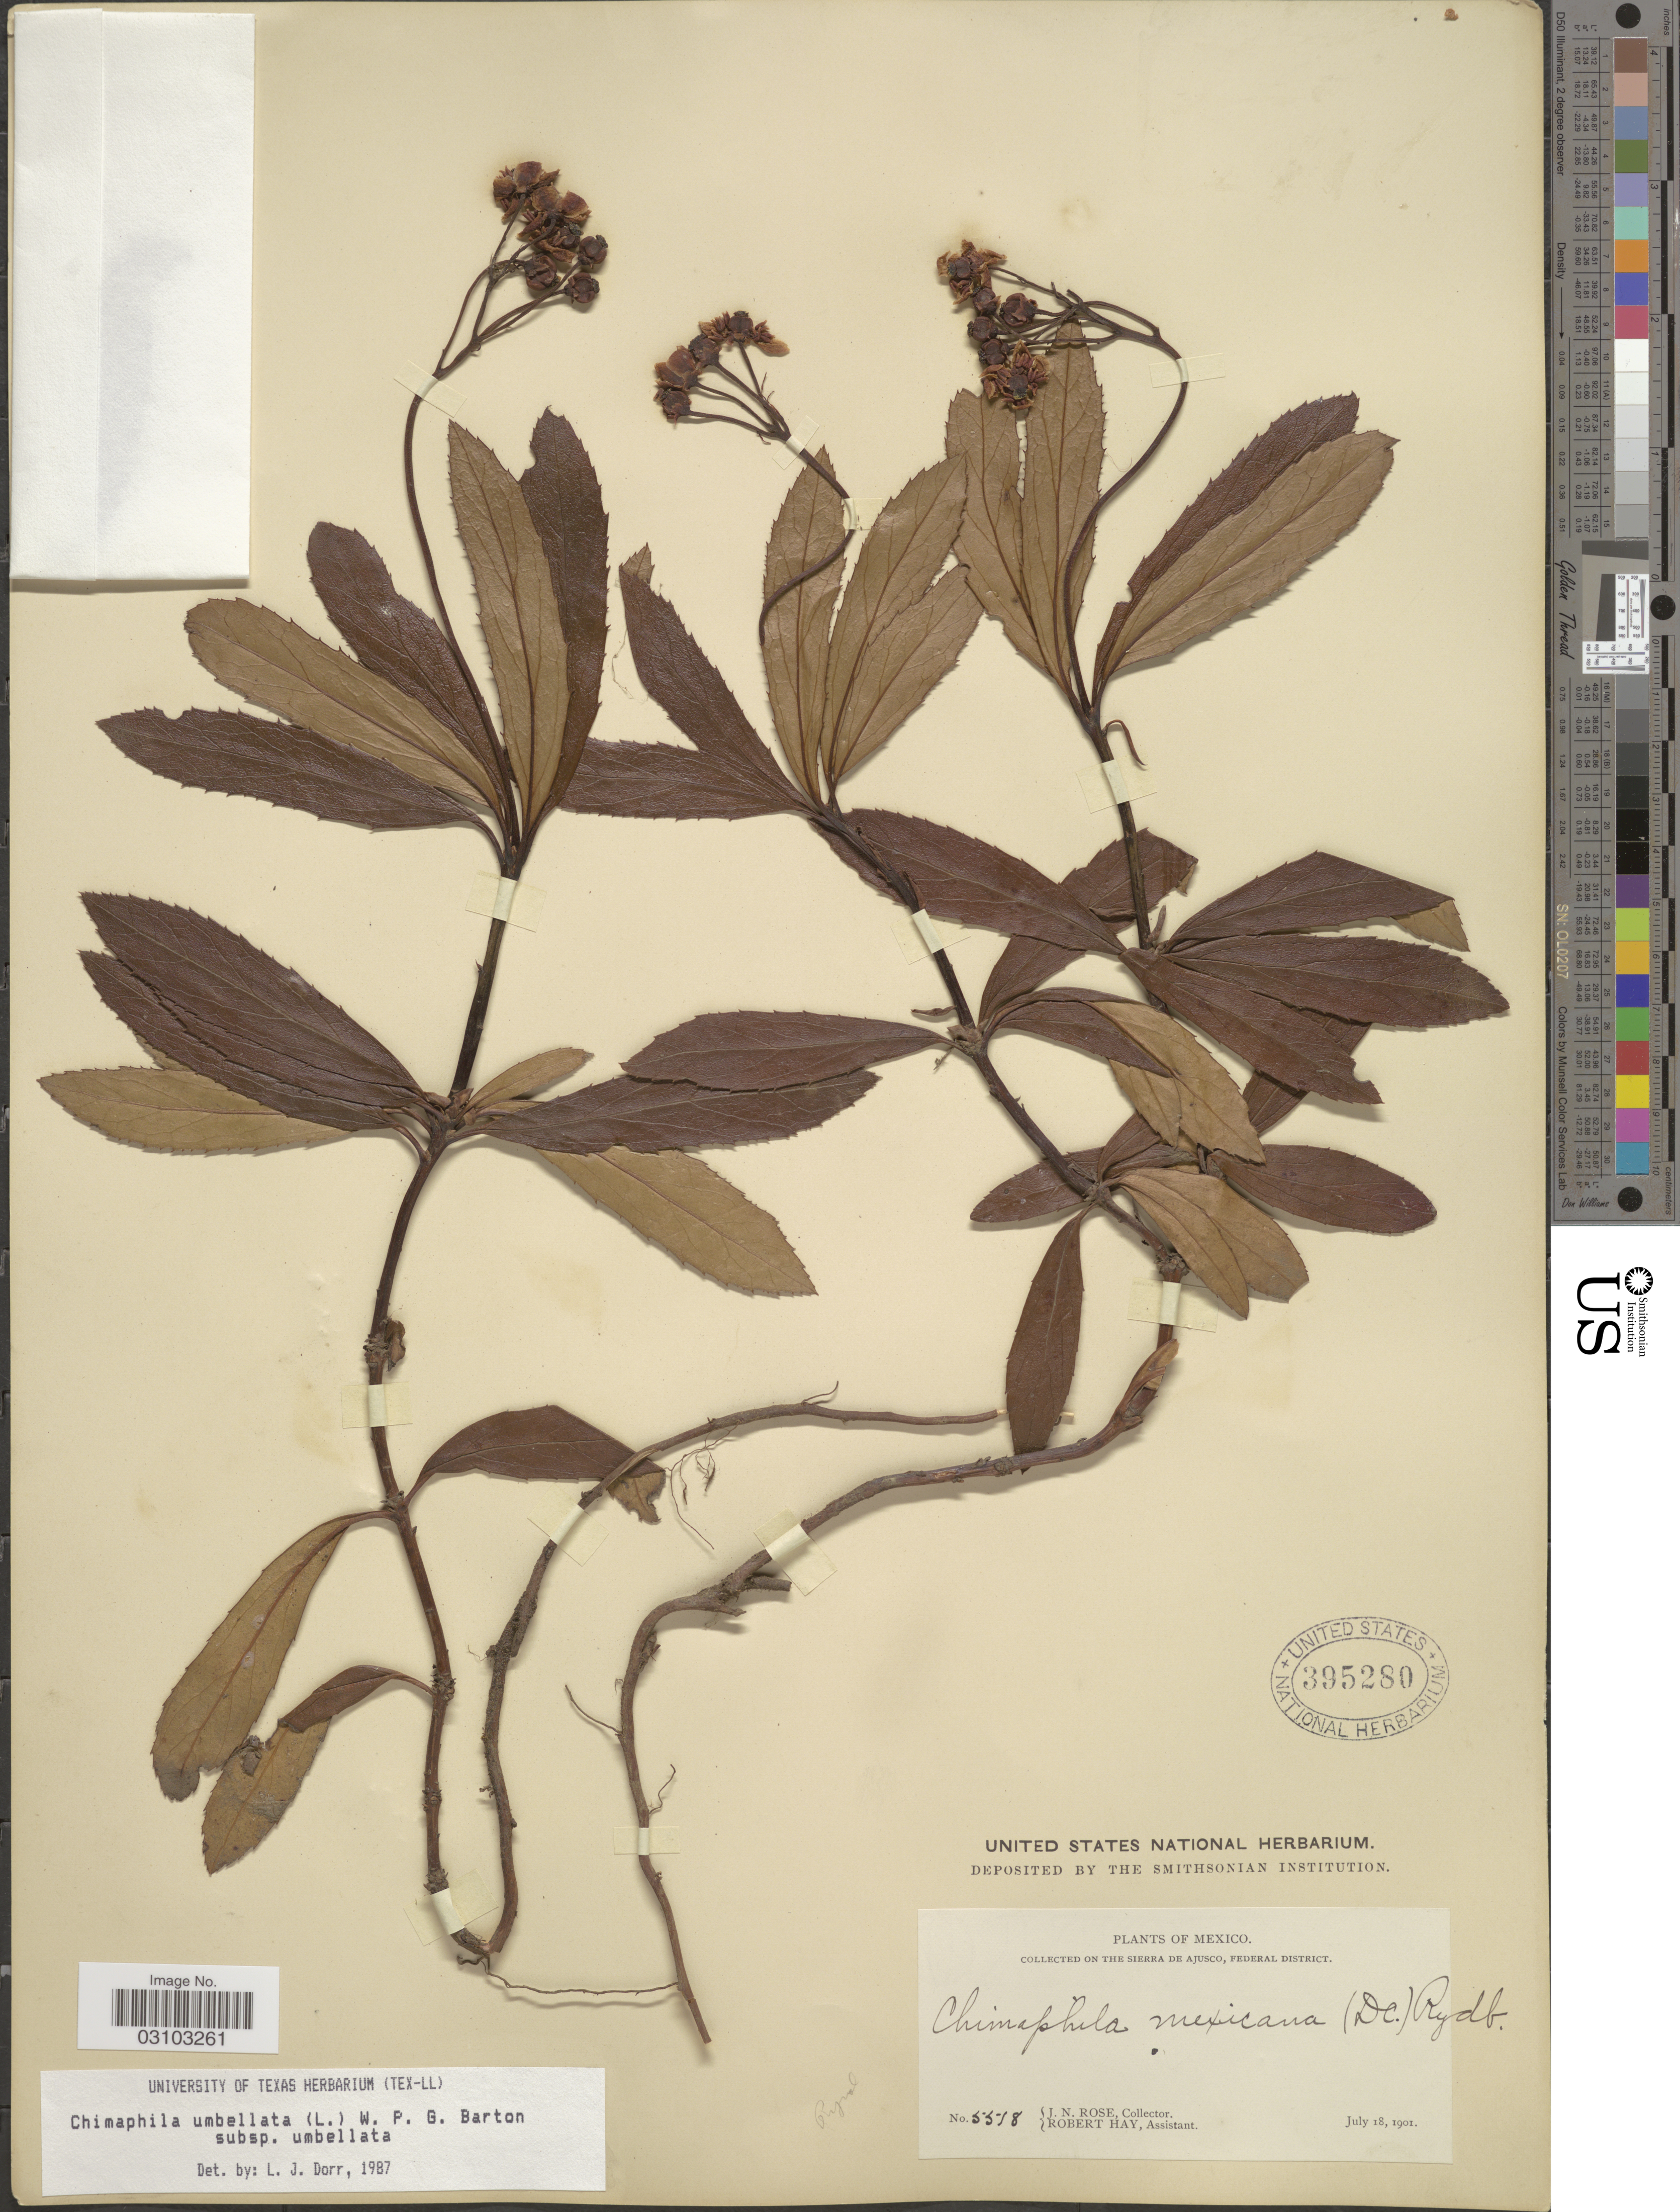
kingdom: Plantae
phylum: Tracheophyta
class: Magnoliopsida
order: Ericales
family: Ericaceae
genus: Chimaphila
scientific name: Chimaphila umbellata subsp. umbellata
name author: (L.) W.P.C. Barton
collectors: J. N. Rose & R. H. Hay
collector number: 5518*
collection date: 1901-07-18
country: Mexico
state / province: Distrito Federal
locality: On the Sierra de Ajusco, Federal District.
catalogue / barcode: US 395280